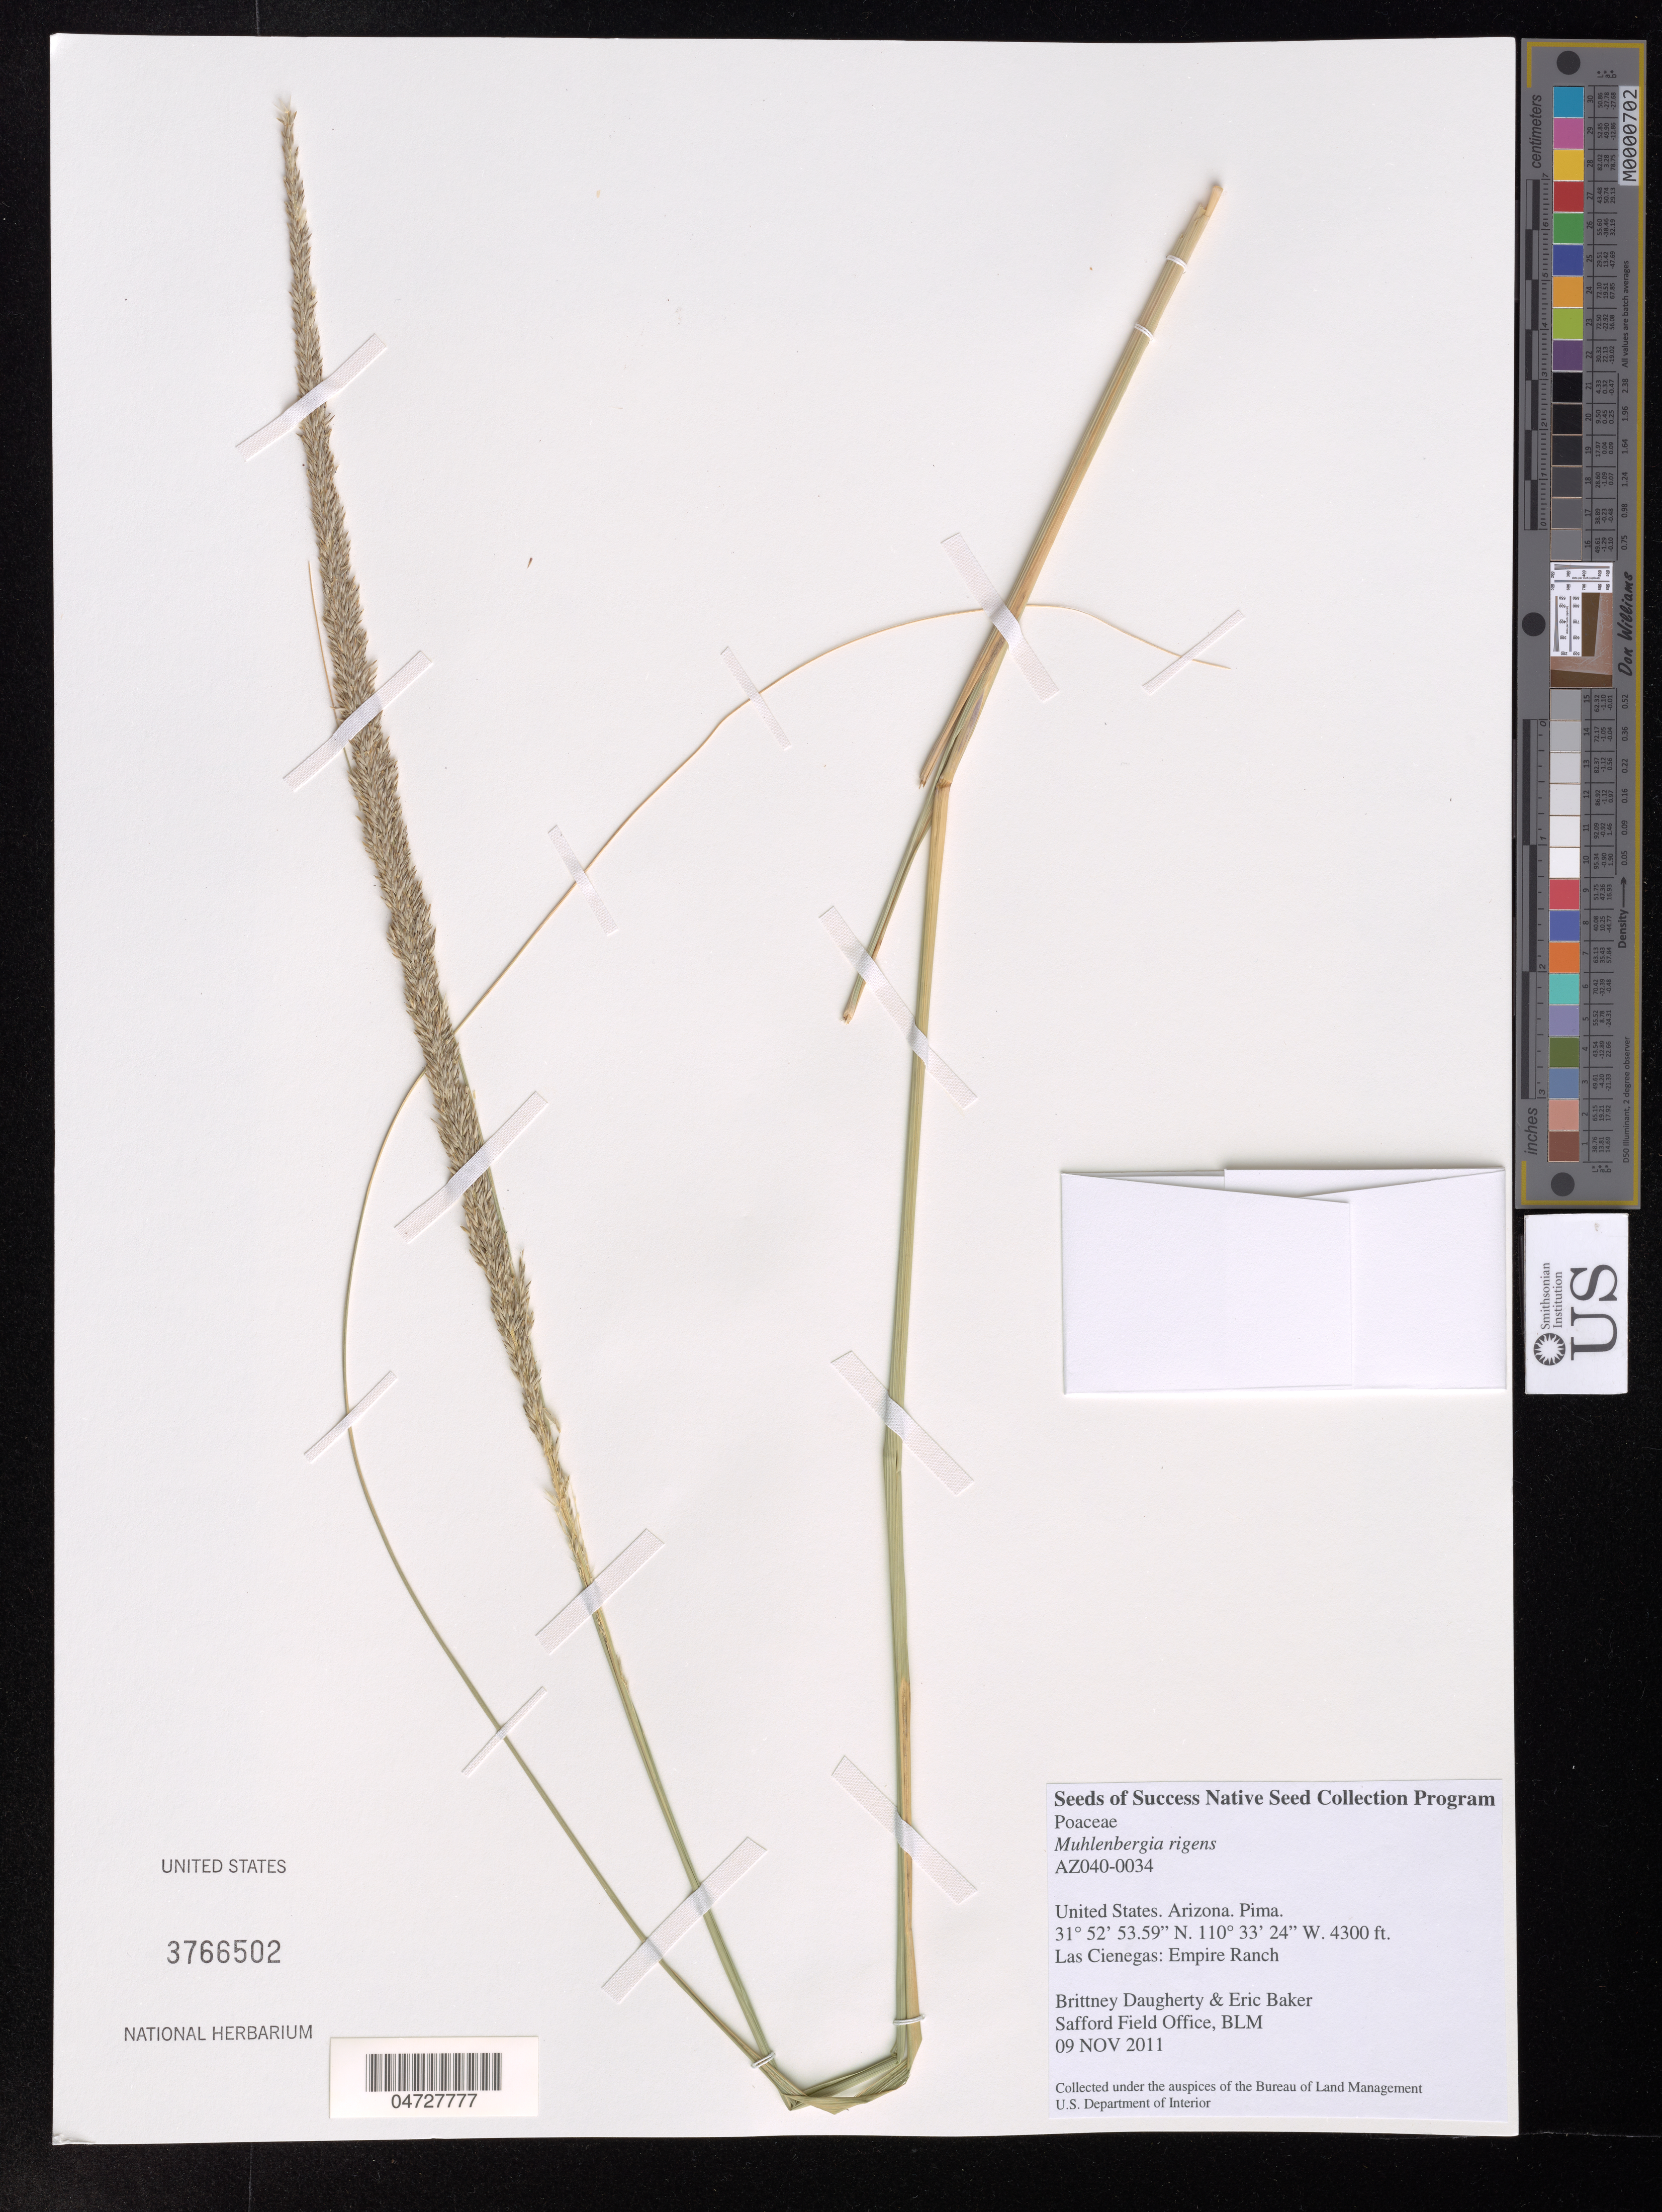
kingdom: Plantae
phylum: Tracheophyta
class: Liliopsida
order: Poales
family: Poaceae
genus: Muhlenbergia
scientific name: Muhlenbergia rigens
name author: (Benth.) Hitchc.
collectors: B. Daugherty & E. Baker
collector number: AZ040-0034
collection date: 2011-11-09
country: United States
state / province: Arizona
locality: Pima. Las Cienegas: Empire Ranch.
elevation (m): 1311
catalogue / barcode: US 3766502